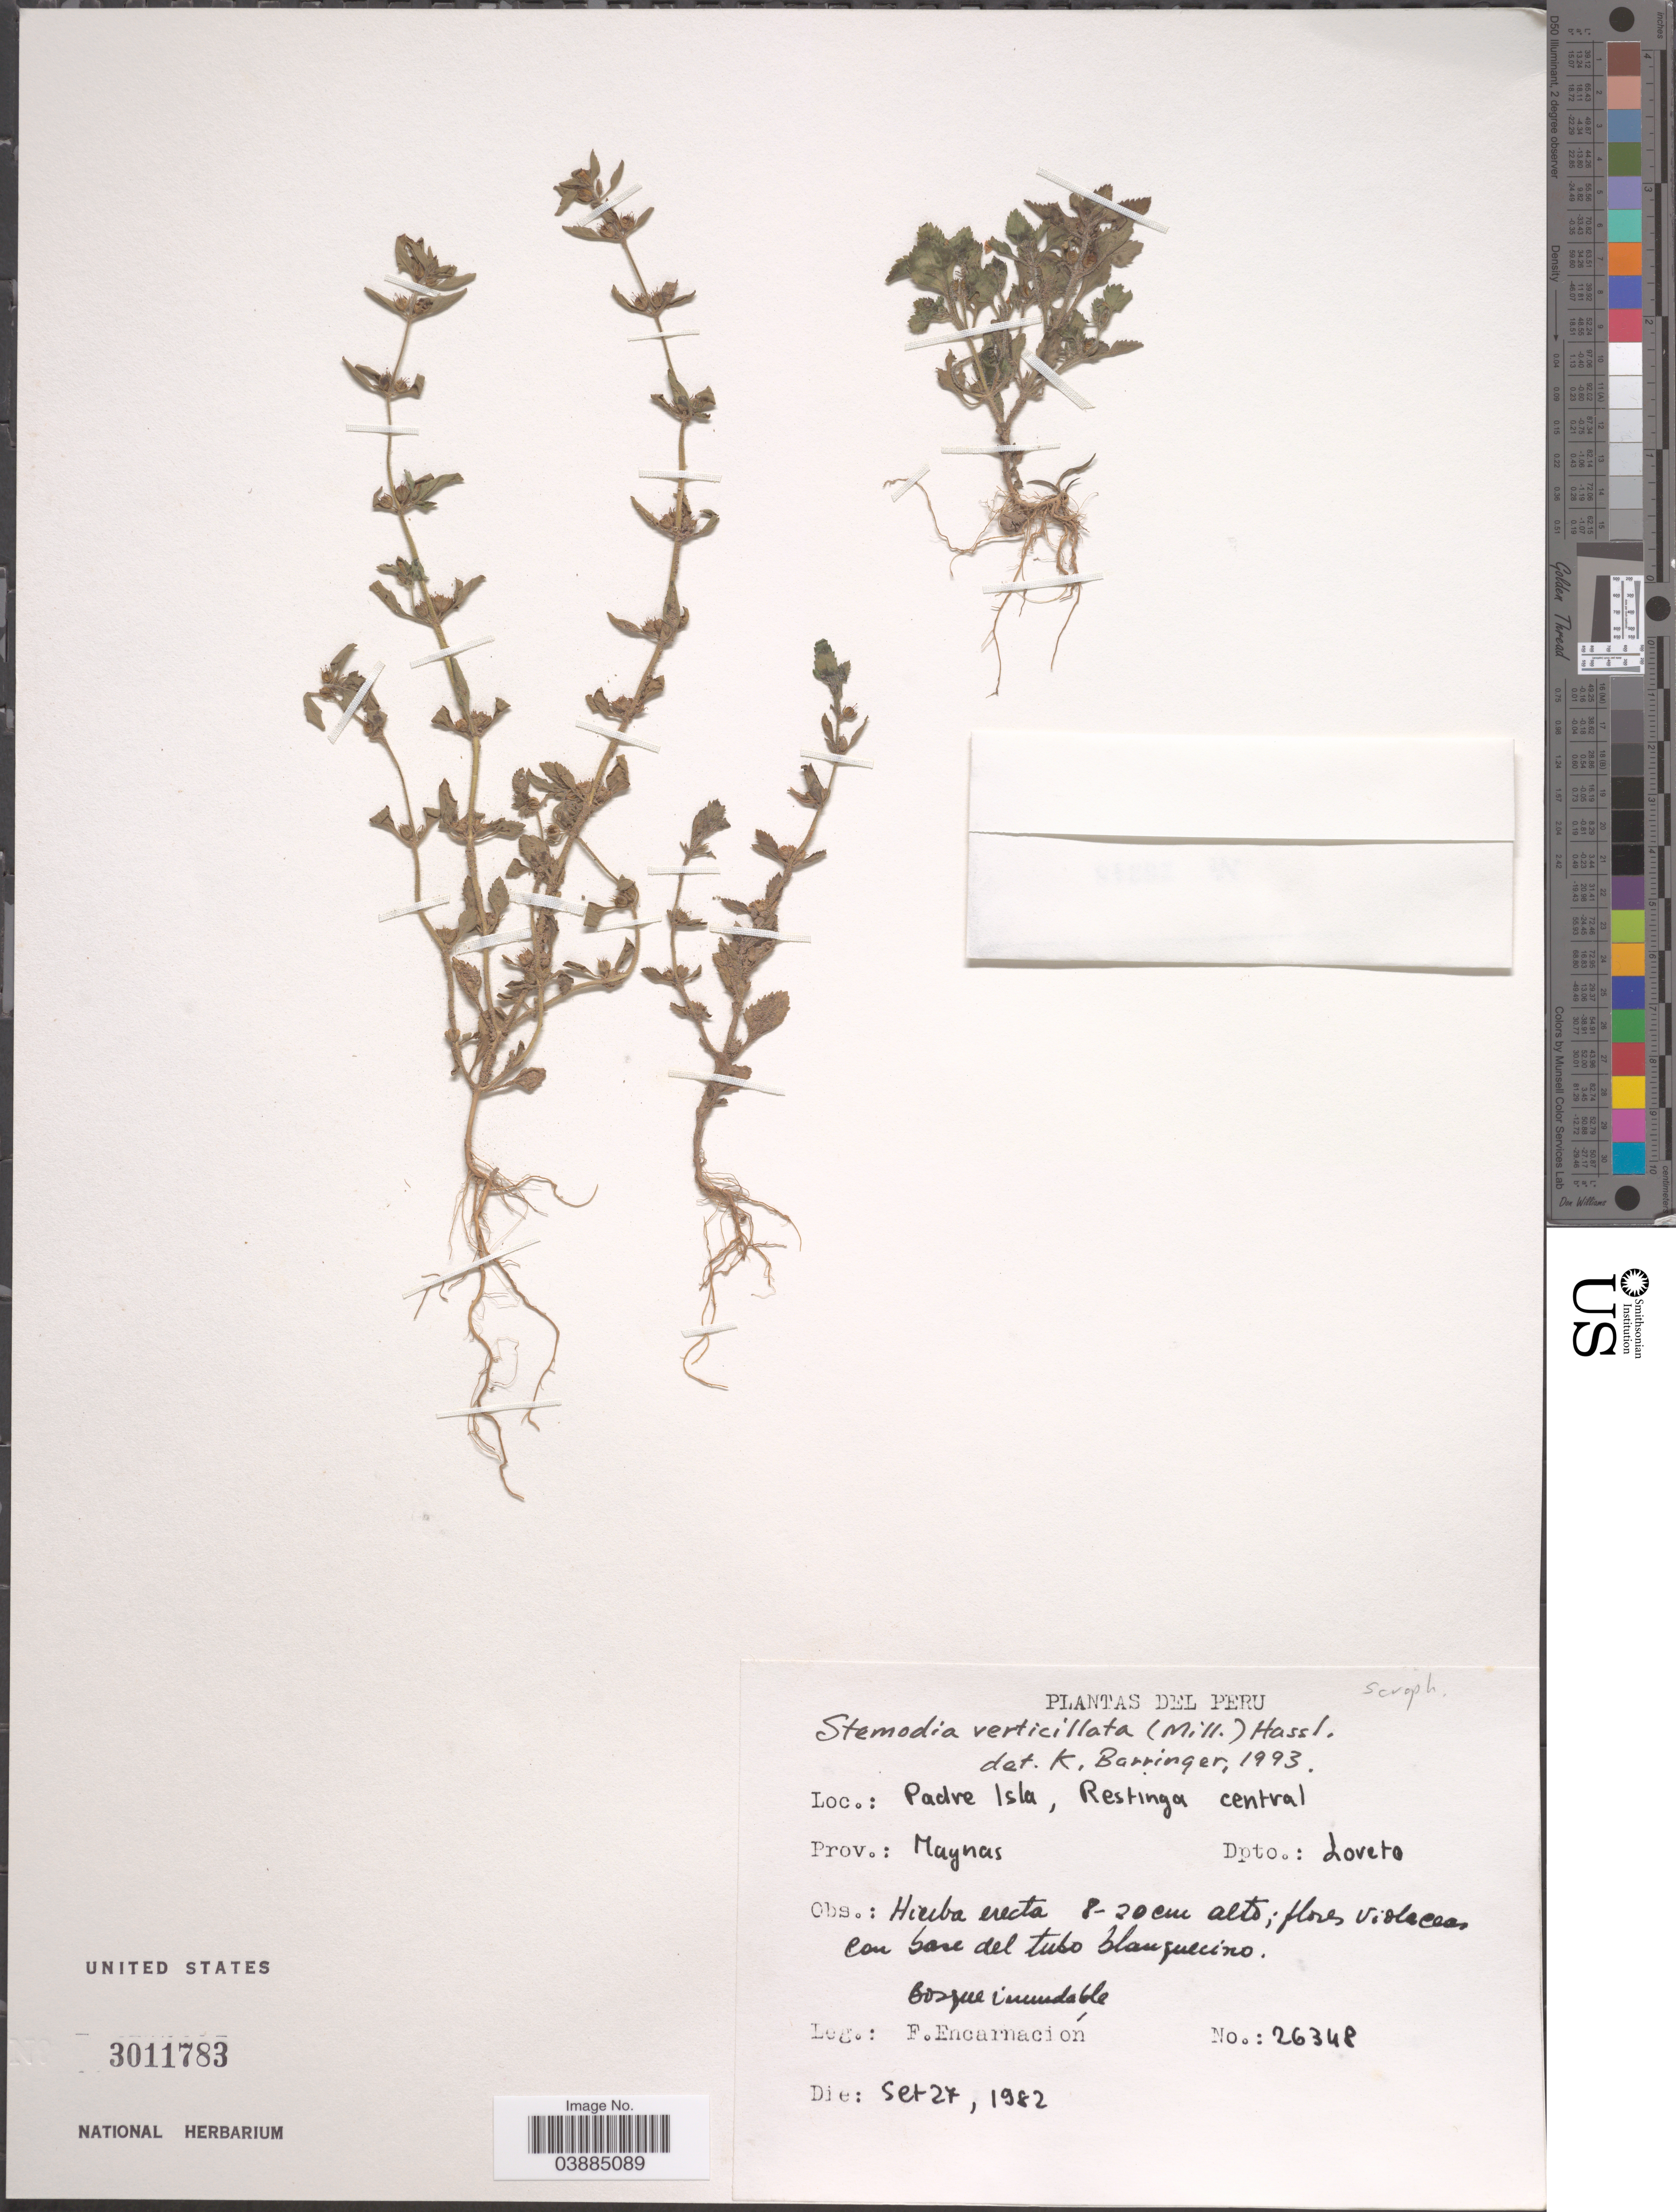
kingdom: Plantae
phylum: Tracheophyta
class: Magnoliopsida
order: Lamiales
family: Plantaginaceae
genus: Stemodia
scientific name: Stemodia verticillata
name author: (Mill.) Hassl.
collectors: F. Encarnación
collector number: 26348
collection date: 1982-09-27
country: Peru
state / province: Loreto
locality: Padre Isla, Restinga central. Prov.: Maynas. Dpto.: Loreto.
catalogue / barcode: US 3011783